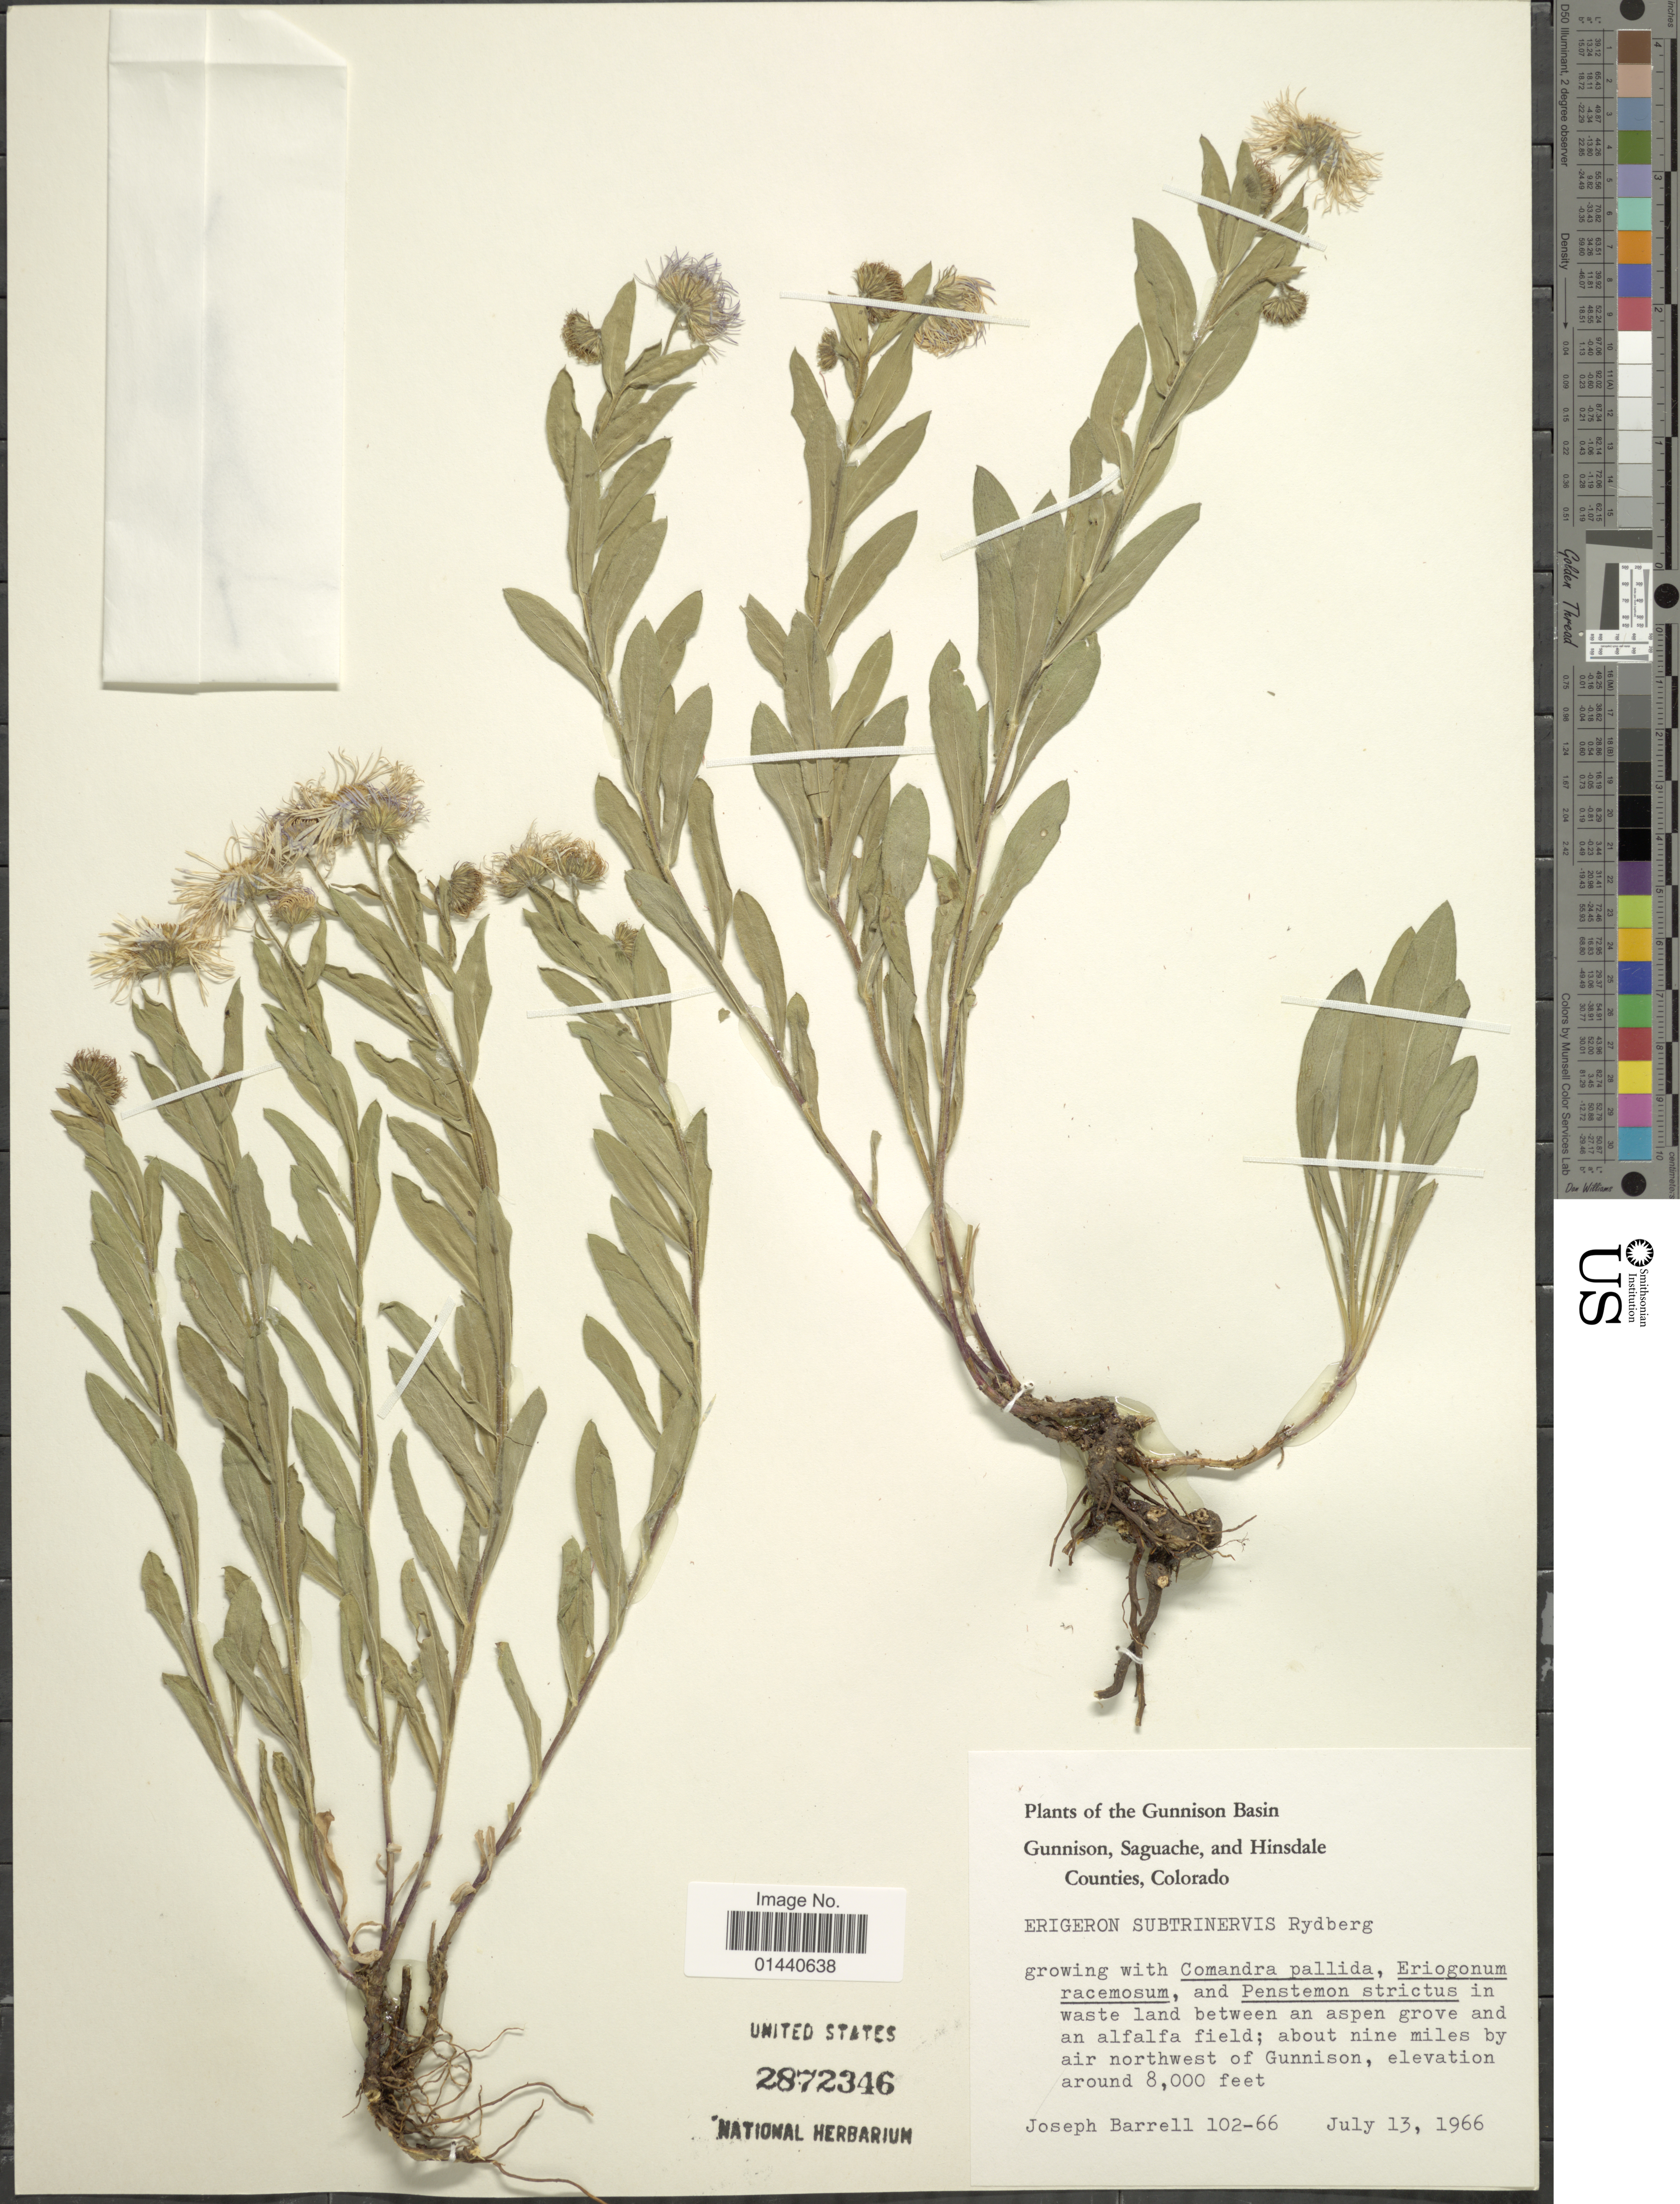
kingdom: Plantae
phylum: Tracheophyta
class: Magnoliopsida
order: Asterales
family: Asteraceae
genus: Erigeron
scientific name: Erigeron subtrinervis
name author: Rydb. ex Porter & Britton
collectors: J. Barrell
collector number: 102-66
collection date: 1966-07-13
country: United States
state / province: Colorado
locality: The Gunnison Basin, Gunnison, Saguache, and Hinsdale Counties. In waste land between an aspen grove and an alfalfa field; about nine miles by air northwest of Gunnison.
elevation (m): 2438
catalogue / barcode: US 2872346